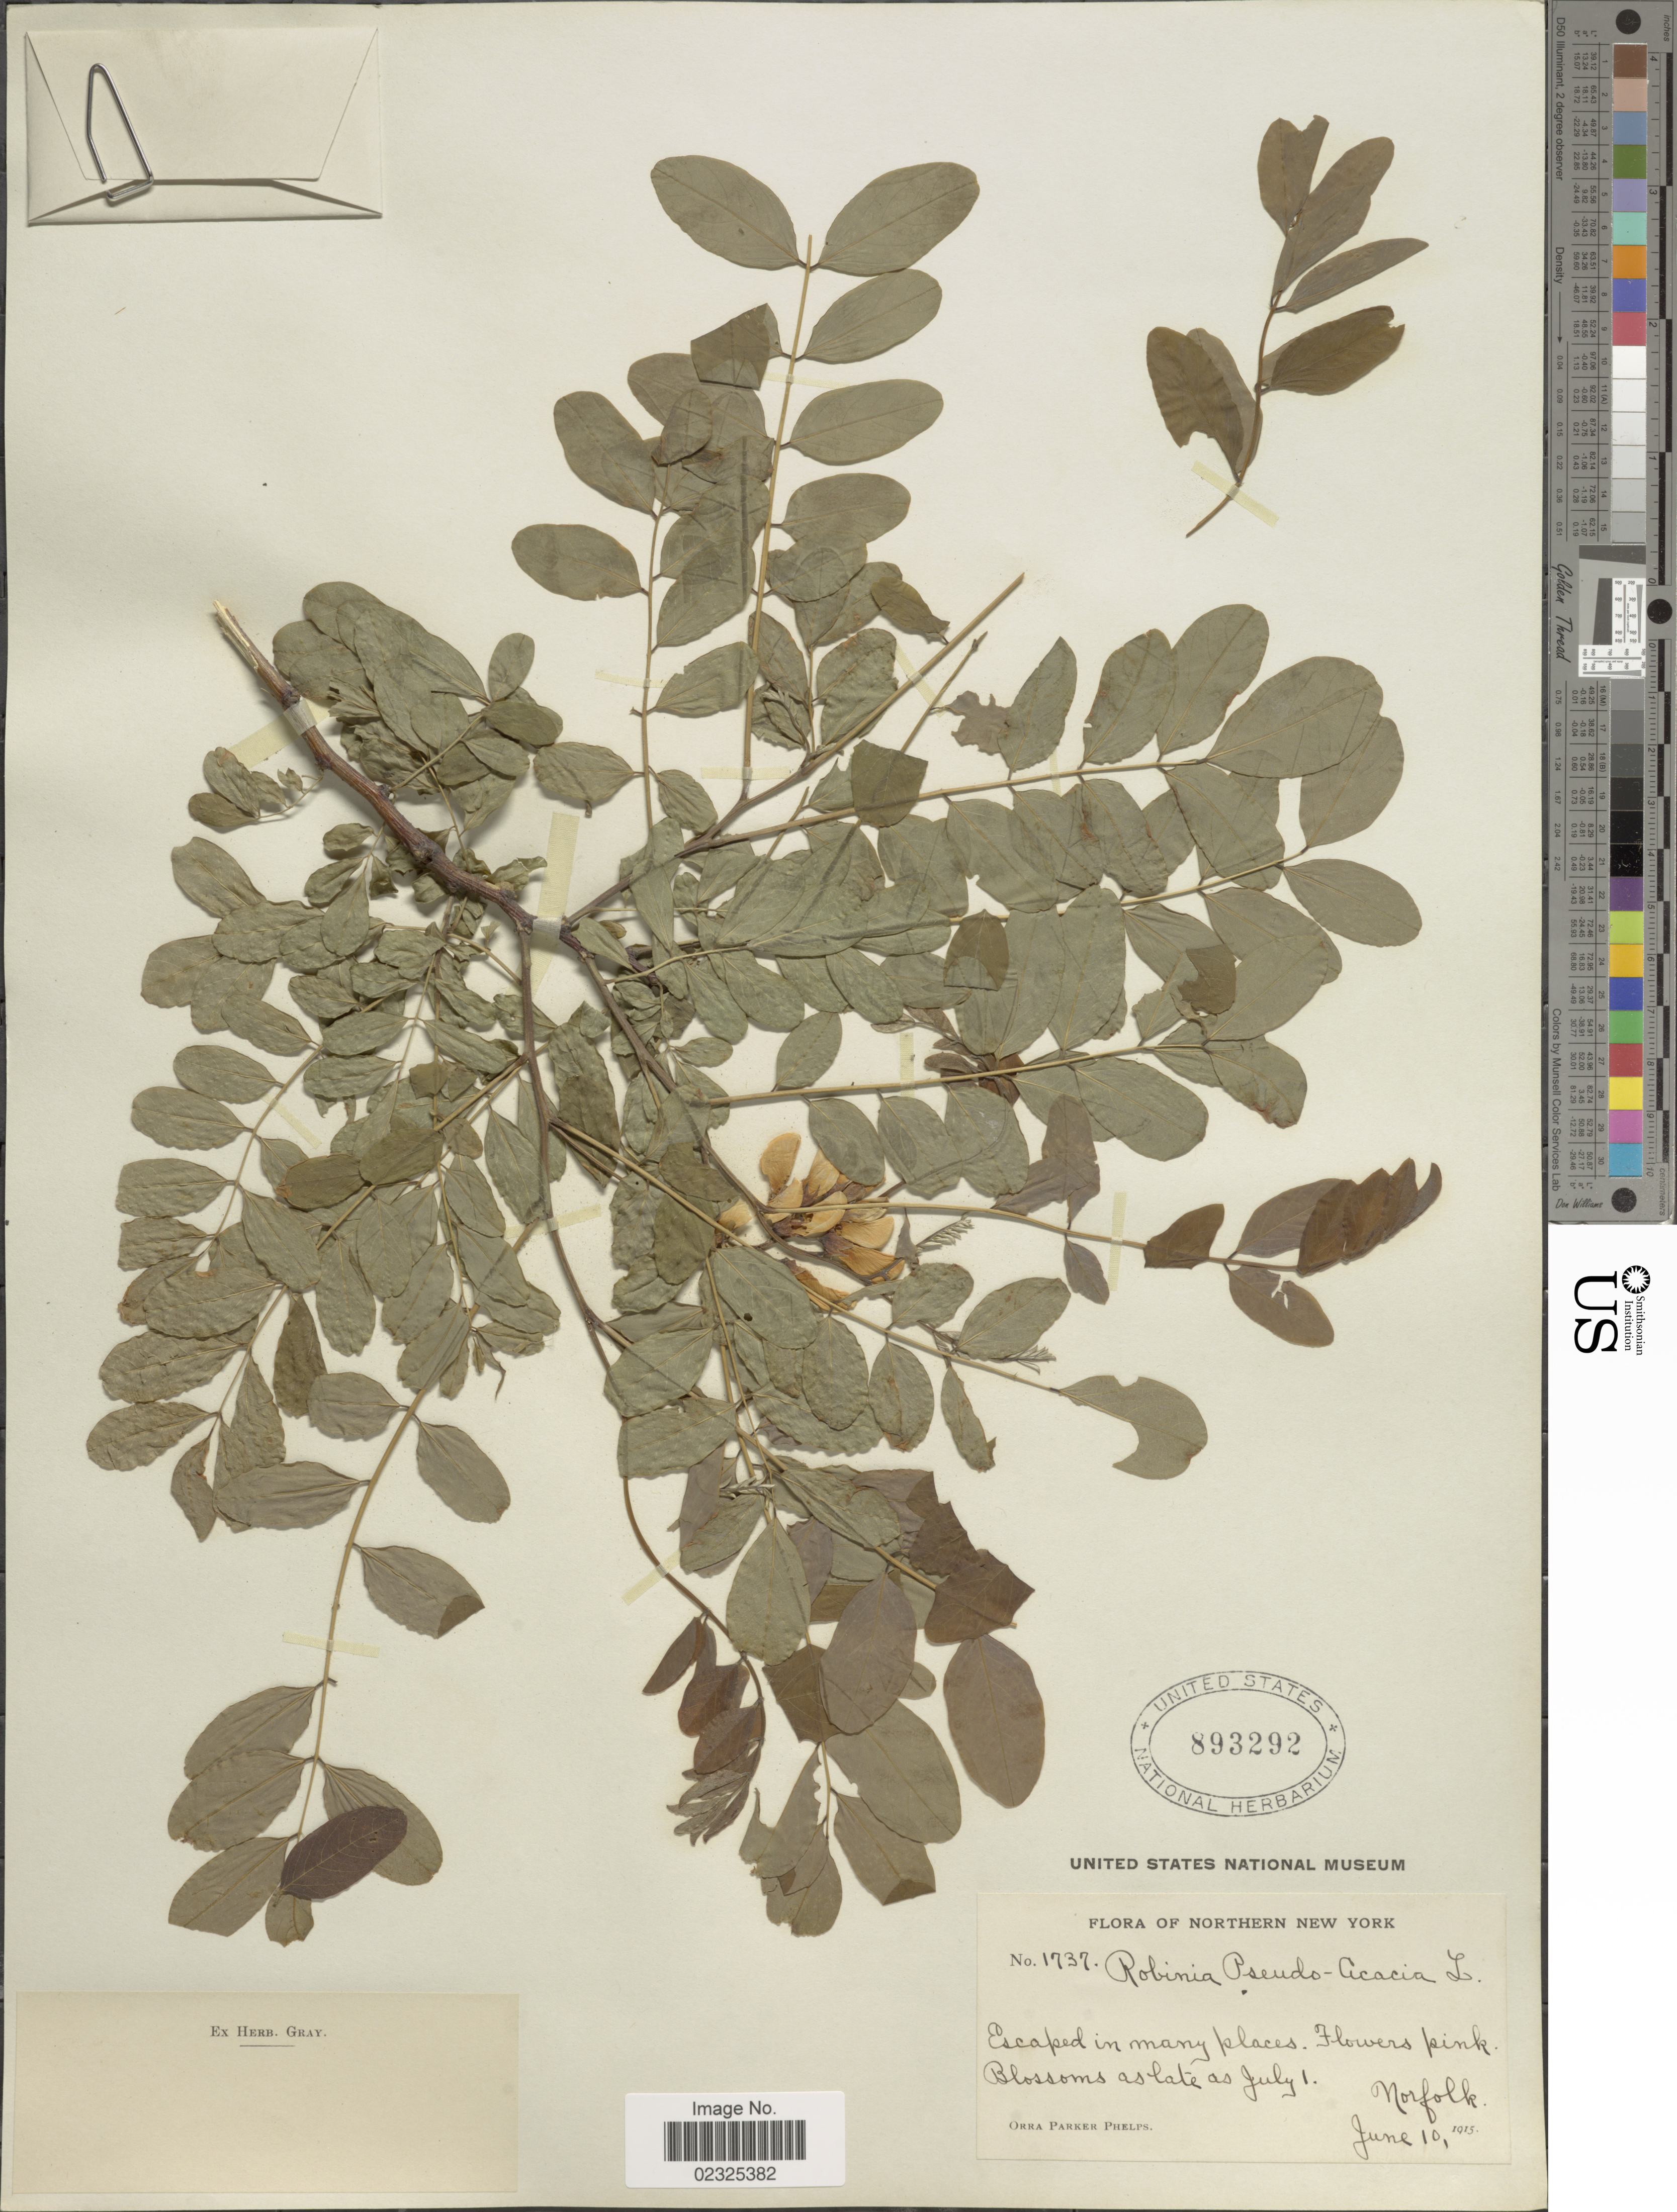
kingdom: Plantae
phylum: Tracheophyta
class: Magnoliopsida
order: Fabales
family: Fabaceae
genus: Robinia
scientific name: Robinia pseudoacacia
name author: L.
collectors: O. P. Phelps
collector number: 1737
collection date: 1915-06-10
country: United States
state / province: New York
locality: Northern New York, escaped in many places, Norfolk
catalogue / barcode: US 893292